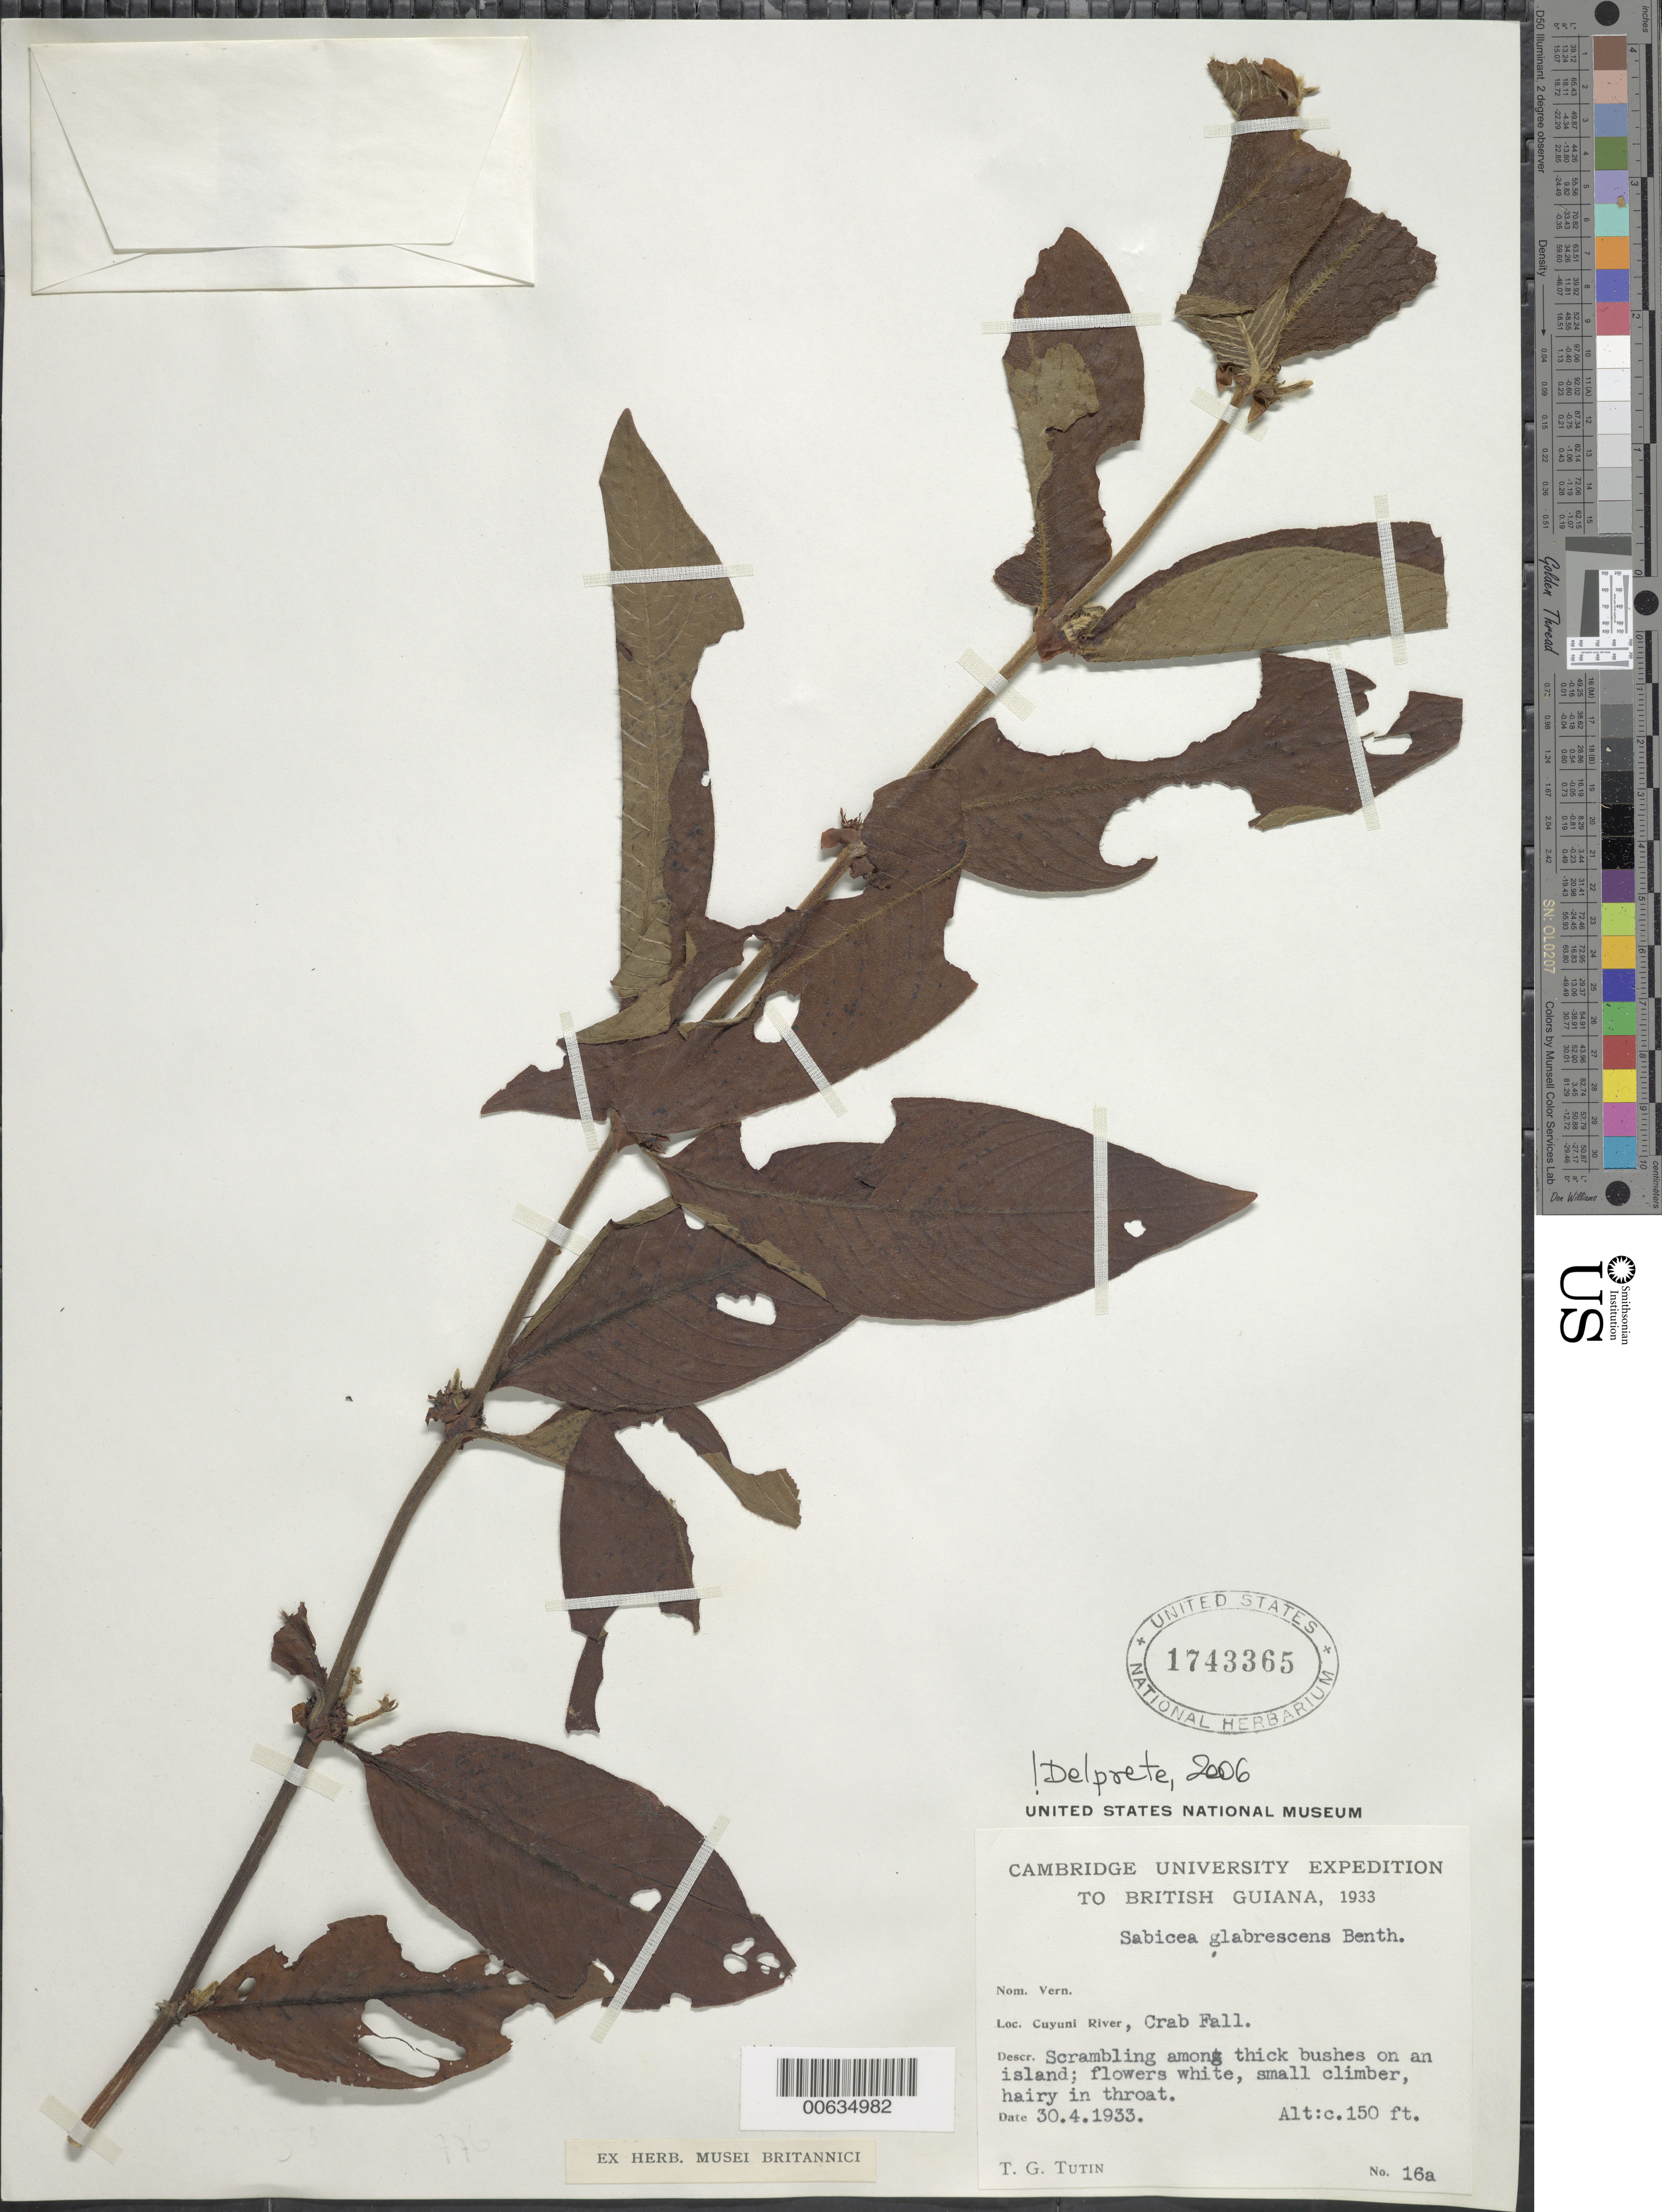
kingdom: Plantae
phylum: Tracheophyta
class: Magnoliopsida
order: Gentianales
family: Rubiaceae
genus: Sabicea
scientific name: Sabicea glabrescens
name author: Benth.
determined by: Delprete, P. G., Herb. de Guyane Cay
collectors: T. G. Tutin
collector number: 16 a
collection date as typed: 30-Apr-33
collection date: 1933-04-30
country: Guyana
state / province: Cuyuni-Mazaruni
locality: Crab Fall, Cuyuni R.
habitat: Scrambling among thick bushes on an island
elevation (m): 46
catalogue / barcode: US 1743365